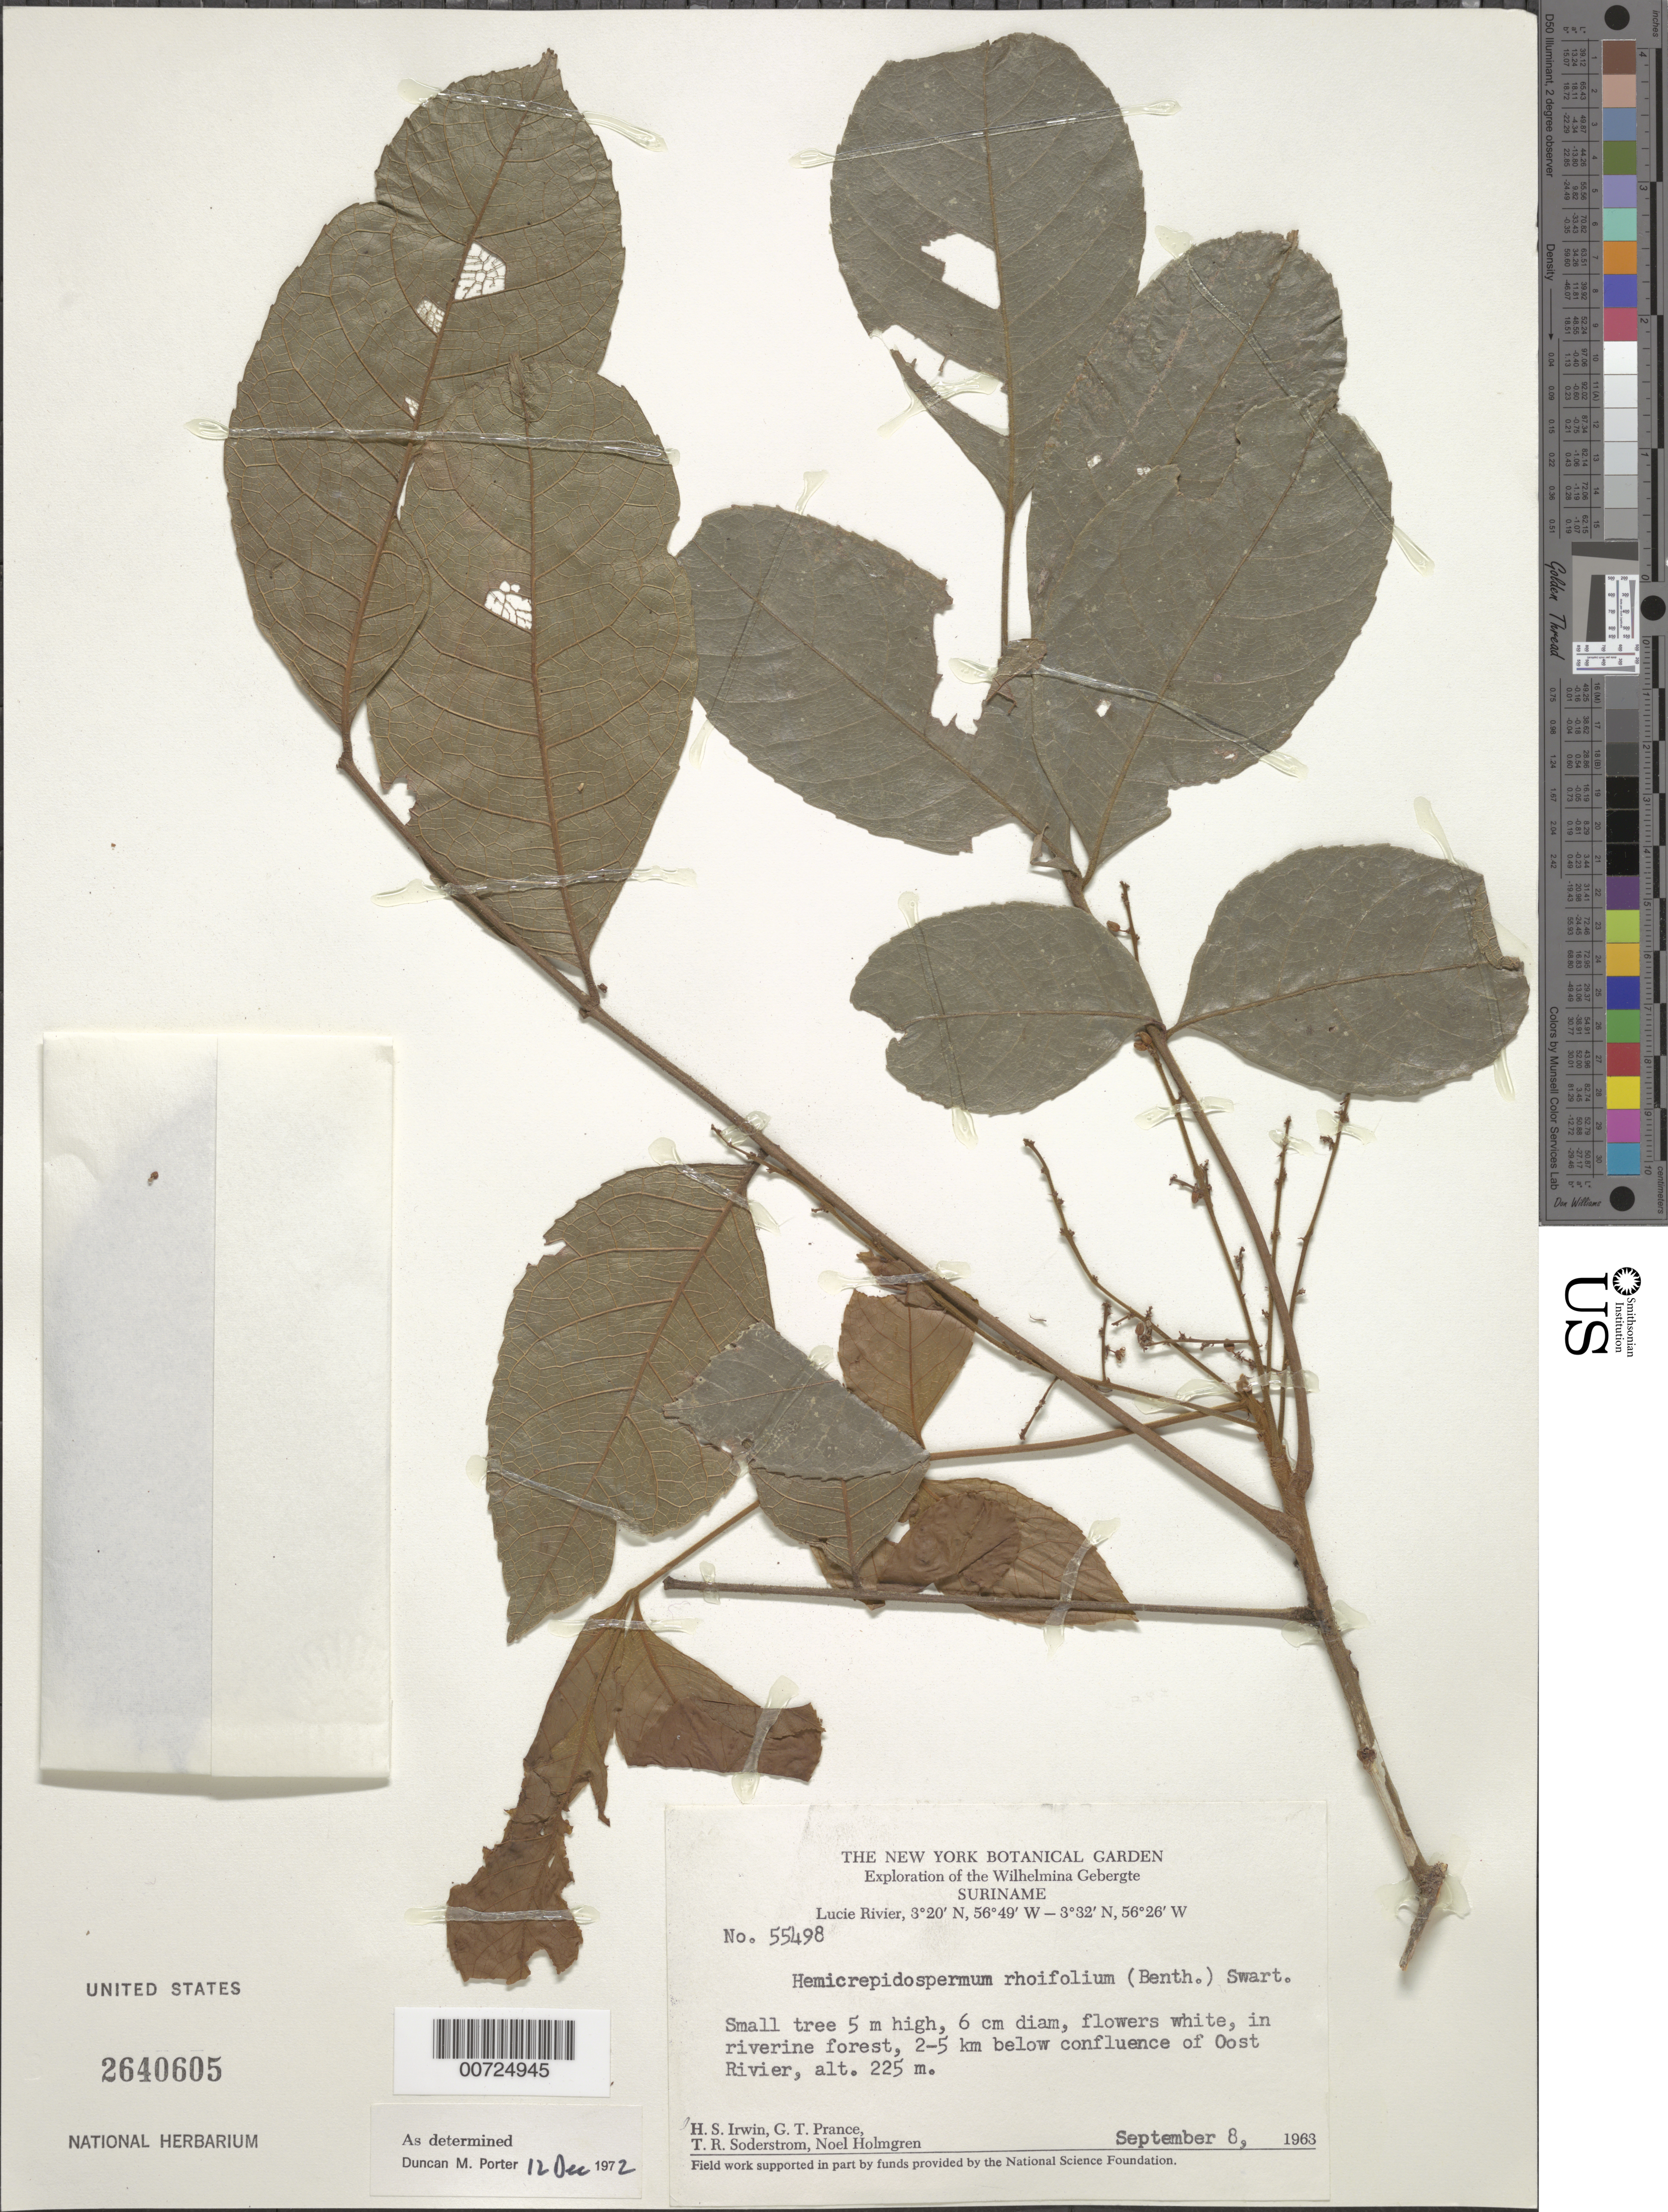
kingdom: Plantae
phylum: Tracheophyta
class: Magnoliopsida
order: Sapindales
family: Burseraceae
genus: Protium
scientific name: Protium rhoifolium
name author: (Benth.) Byng & Christenh.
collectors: H. Irwin, G. T. Prance, T. R. Soderstrom & N. H. Holmgren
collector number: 55498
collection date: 1963-09-08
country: Suriname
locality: Wilhelmina Gebergte, Lucie Rivier, 2-5 km below confluence of Oost Rivier.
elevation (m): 225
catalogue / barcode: US 2640605